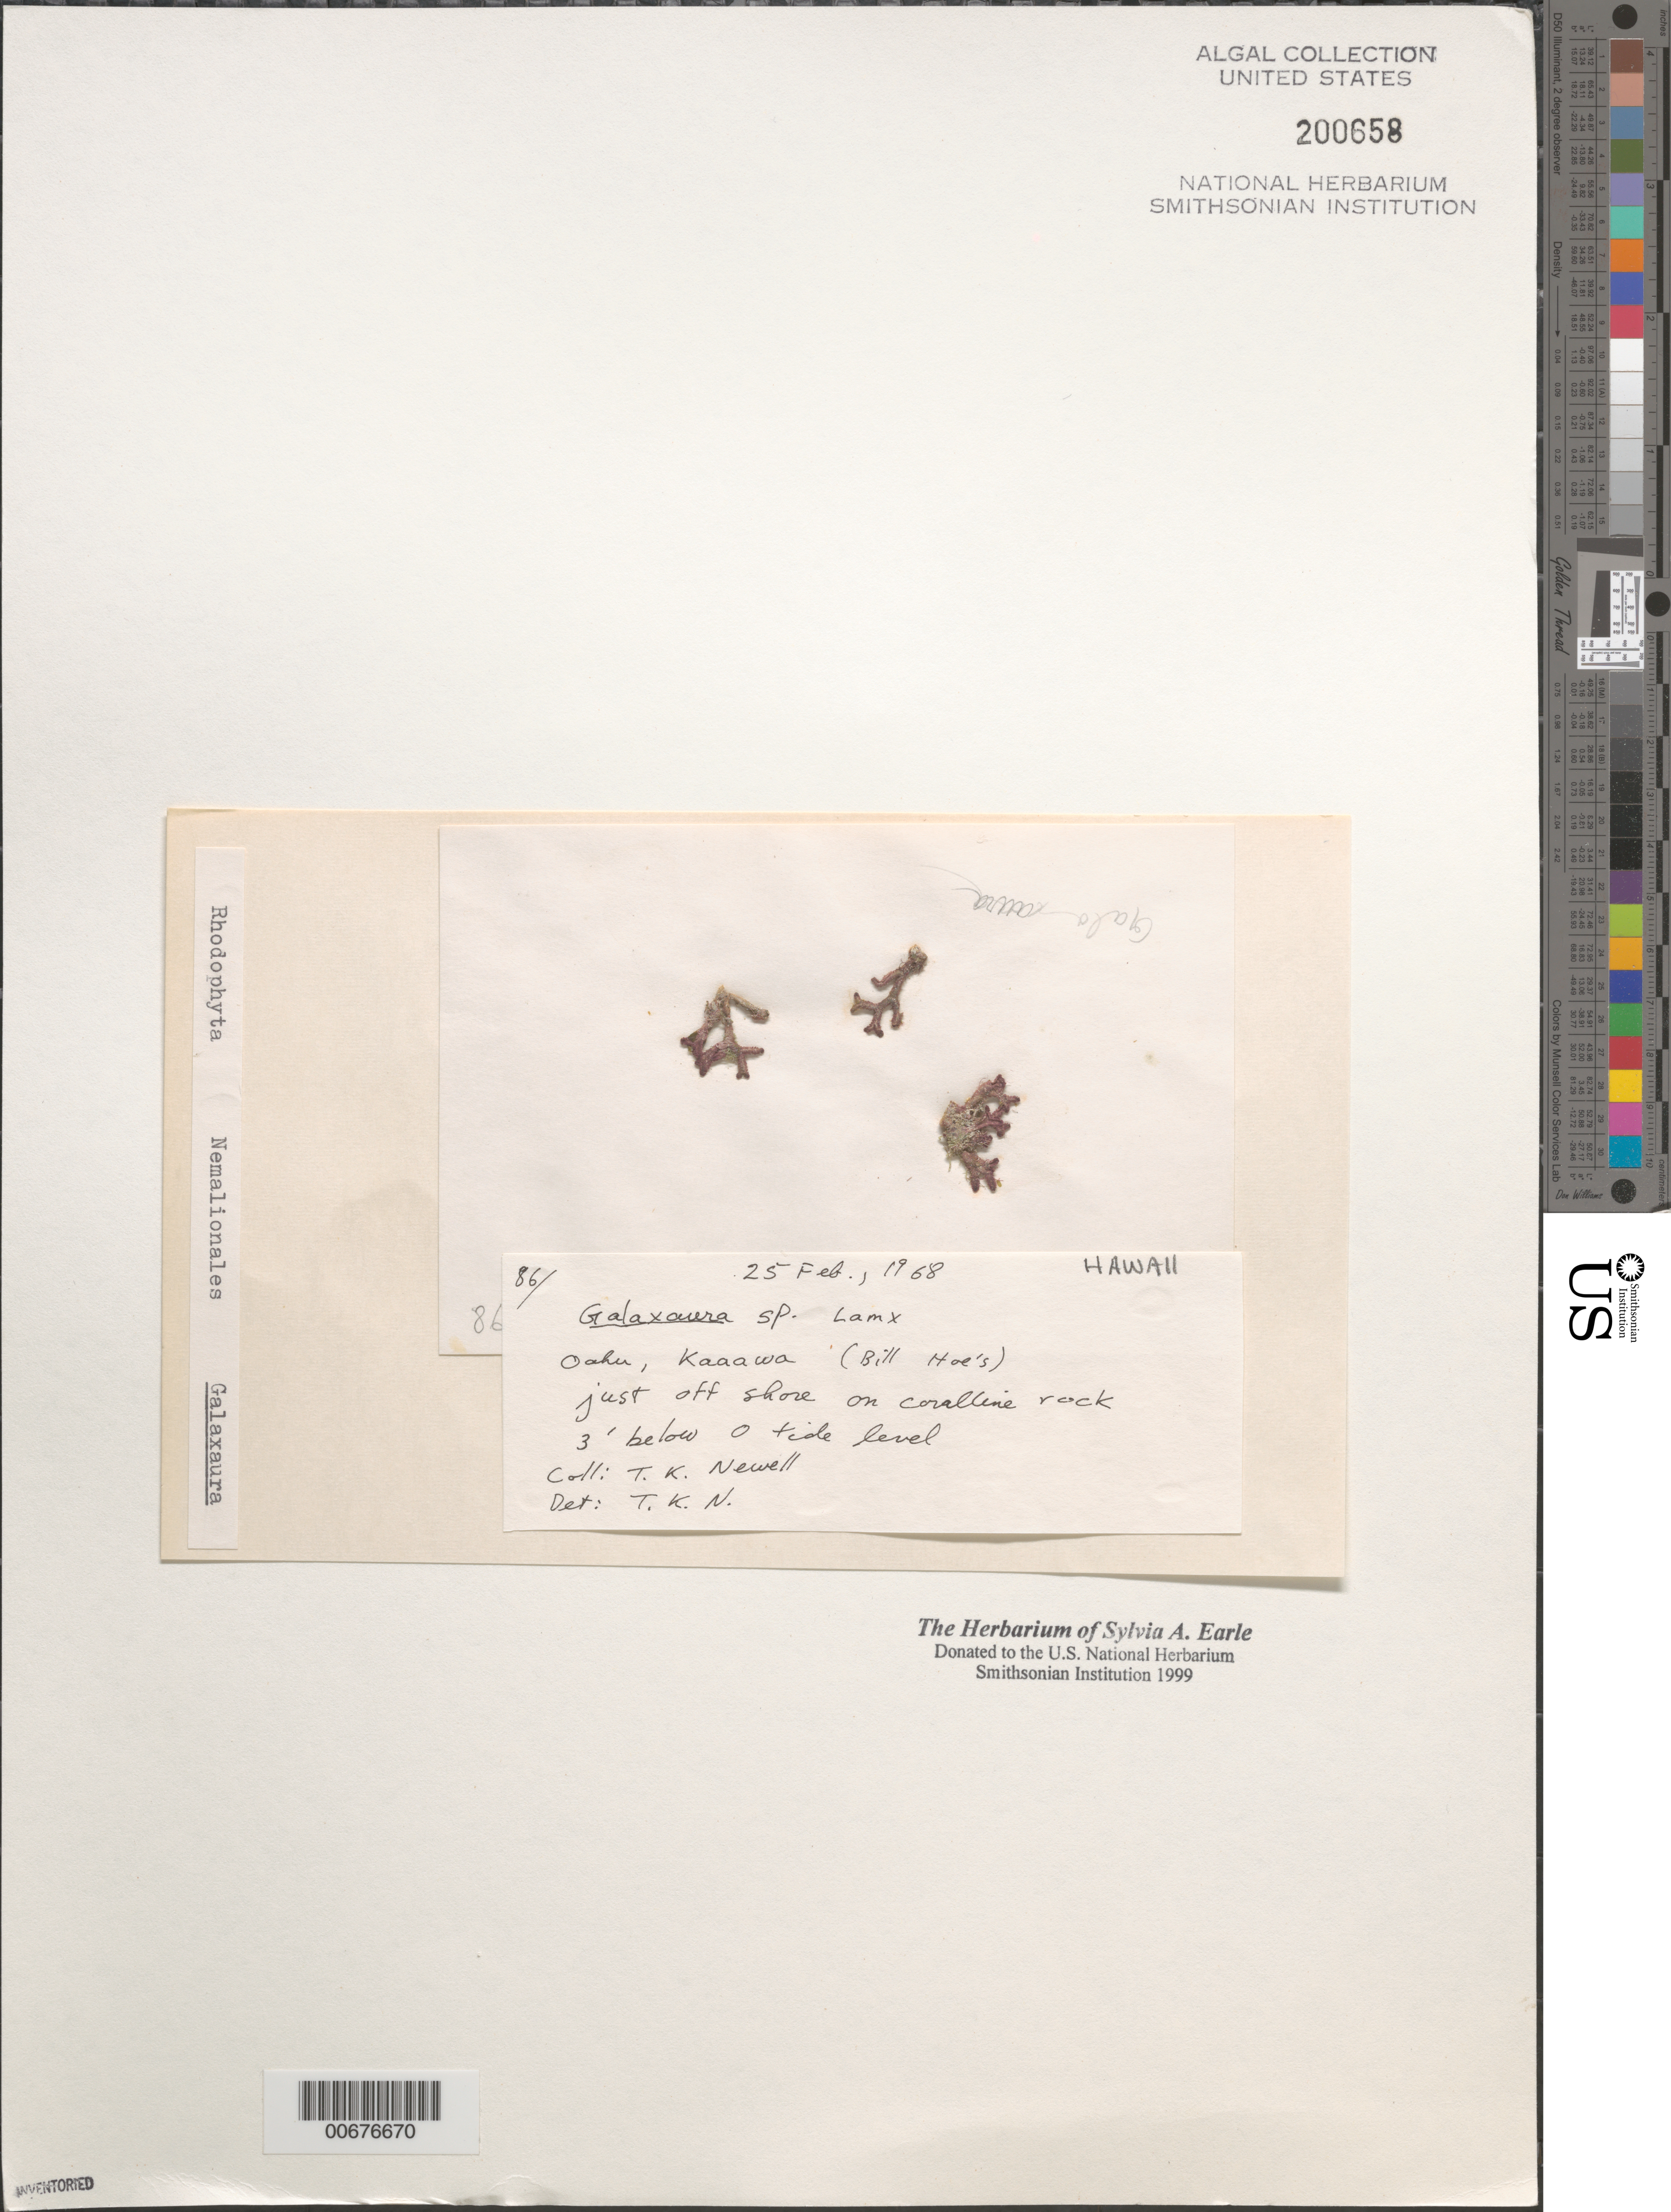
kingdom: Plantae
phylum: Rhodophyta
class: Florideophyceae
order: Nemaliales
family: Galaxauraceae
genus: Galaxaura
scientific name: Galaxaura sp.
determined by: Newell, Thomas K.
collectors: T. K. Newell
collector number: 86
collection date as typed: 25 Feb 1968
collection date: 1968-02-25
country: United States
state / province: Hawaii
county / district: Honolulu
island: Oahu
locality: Kaaawa, Bill Hoe's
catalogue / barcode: US 200658